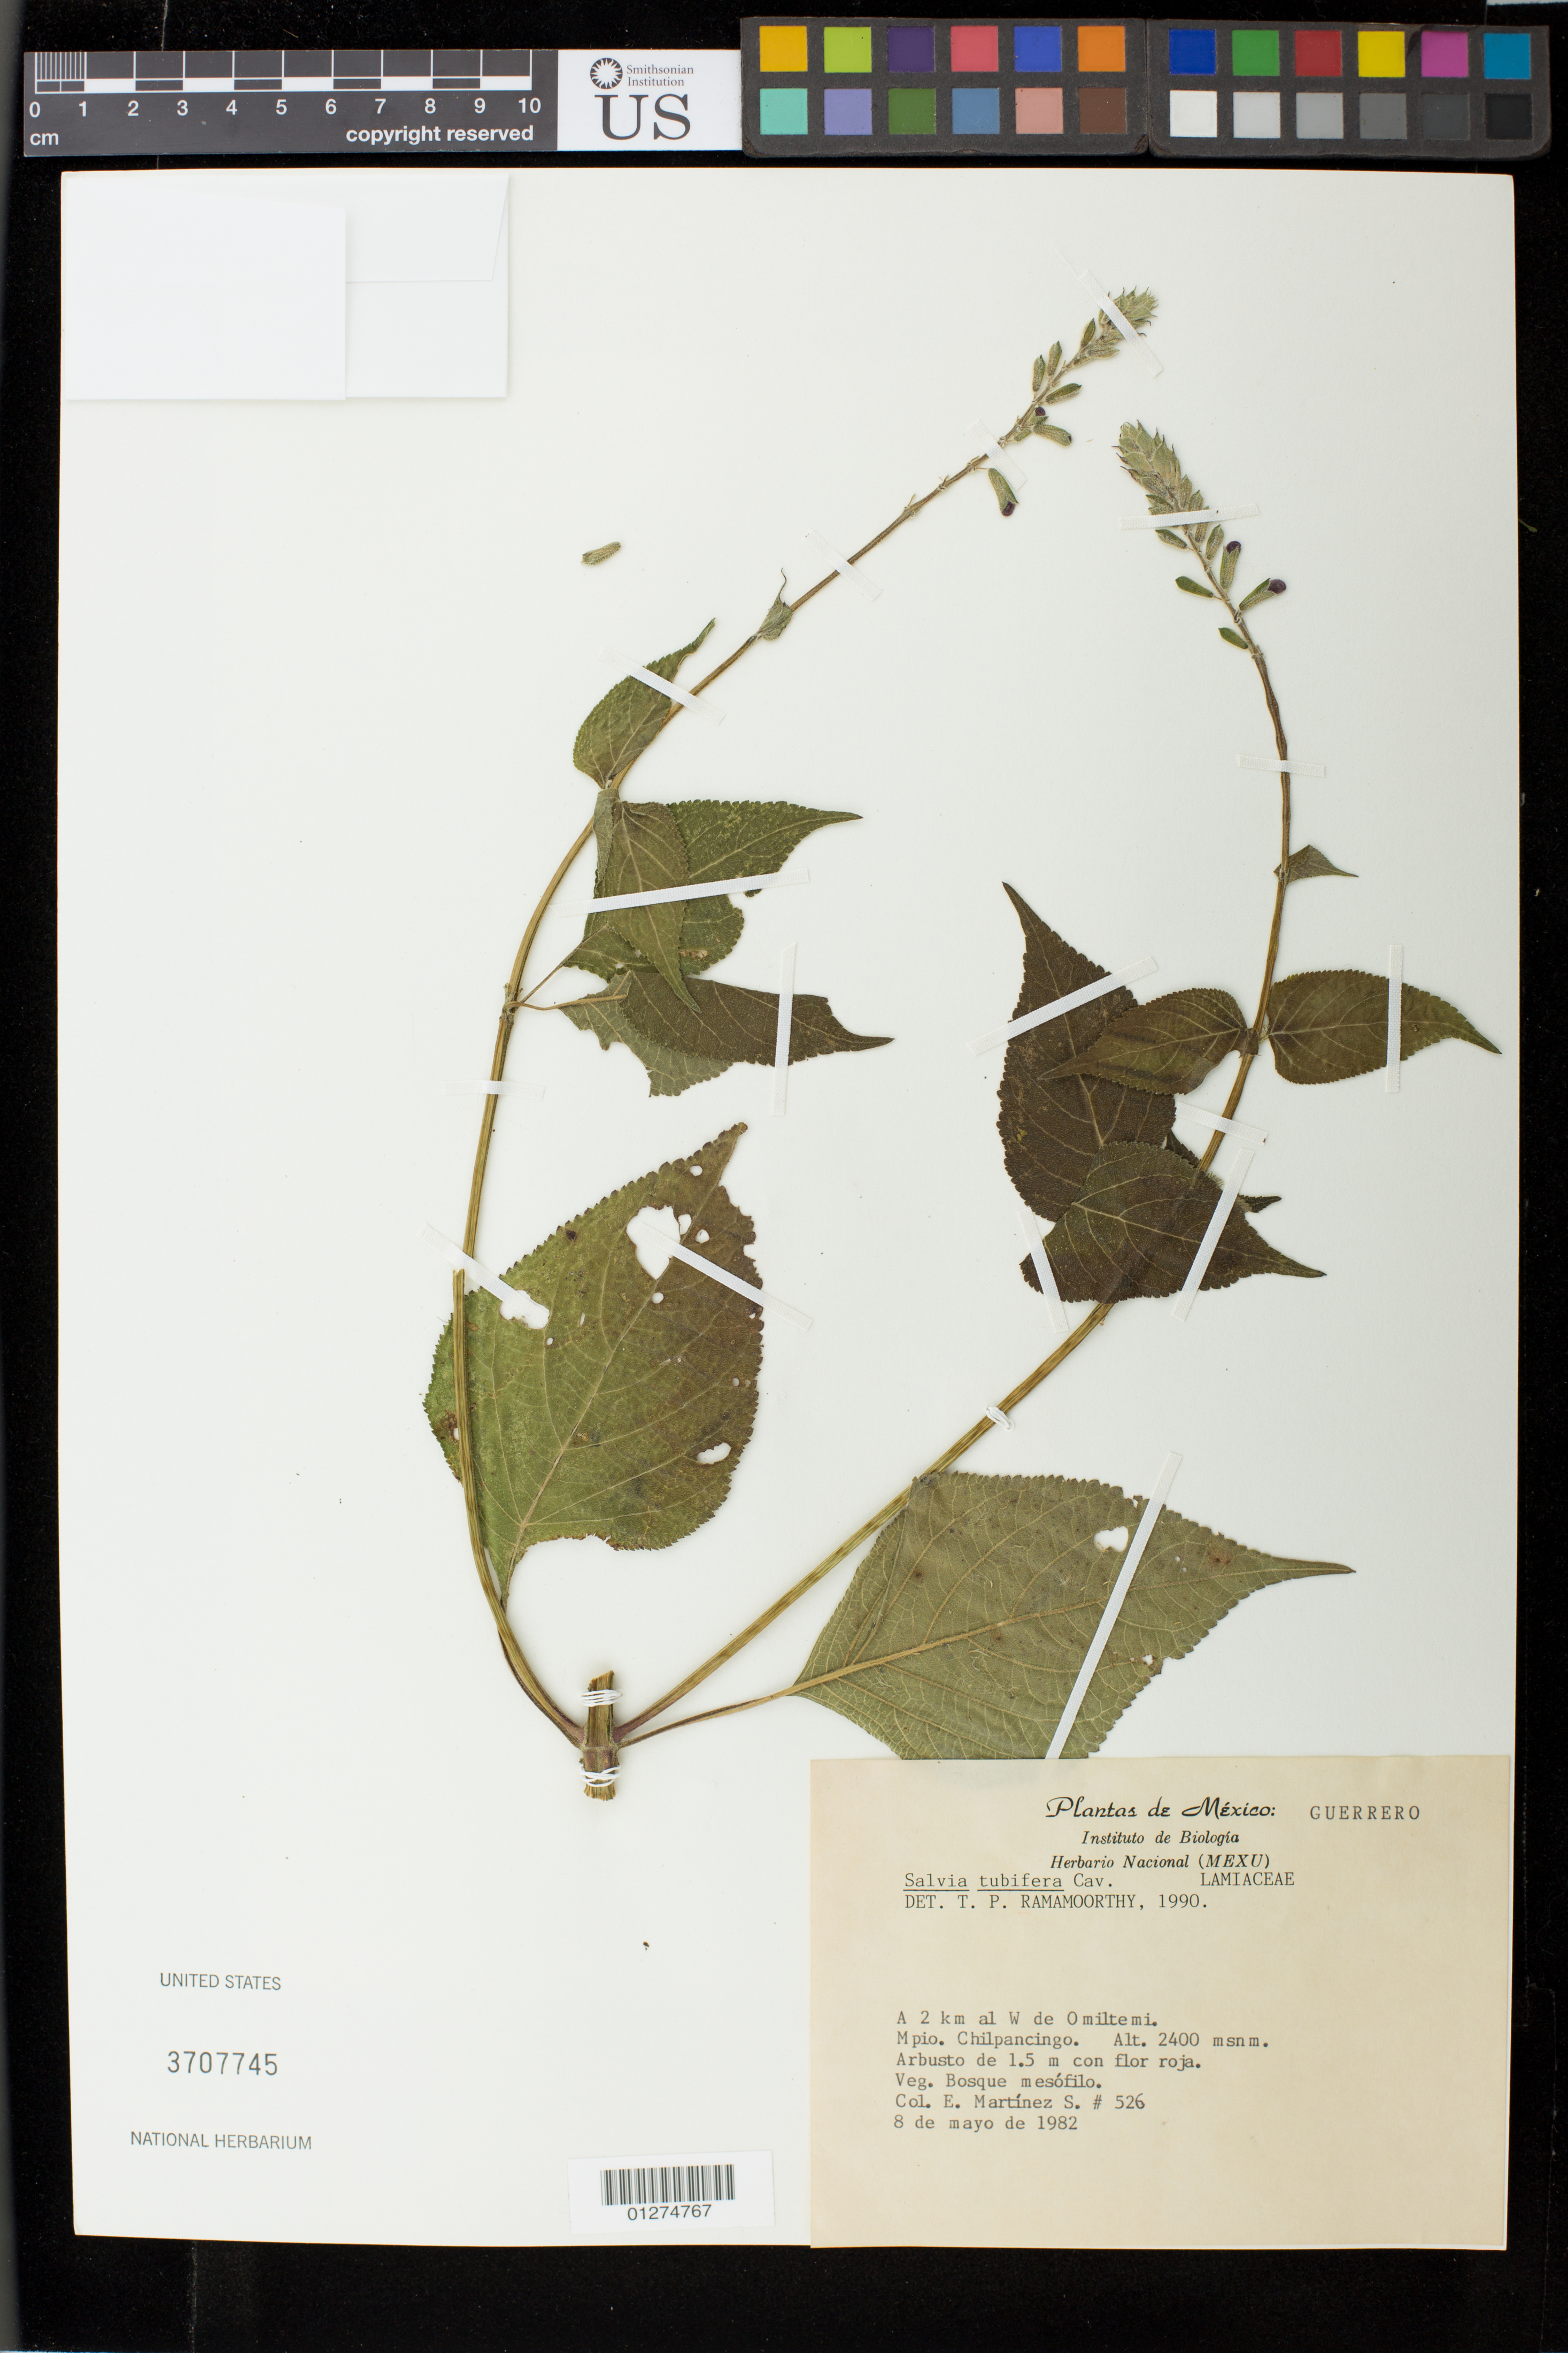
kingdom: Plantae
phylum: Tracheophyta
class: Magnoliopsida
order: Lamiales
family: Lamiaceae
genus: Salvia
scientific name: Salvia tubiflora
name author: Sm.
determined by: Ramamoorthy, T. P.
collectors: E. Martínez S.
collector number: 526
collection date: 1982-05-08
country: Mexico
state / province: Guerrero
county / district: Chilpancingo de los Bravo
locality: A 2 km al W de Omiltemi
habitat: bosque mesofilo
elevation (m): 2400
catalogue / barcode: US 3707745